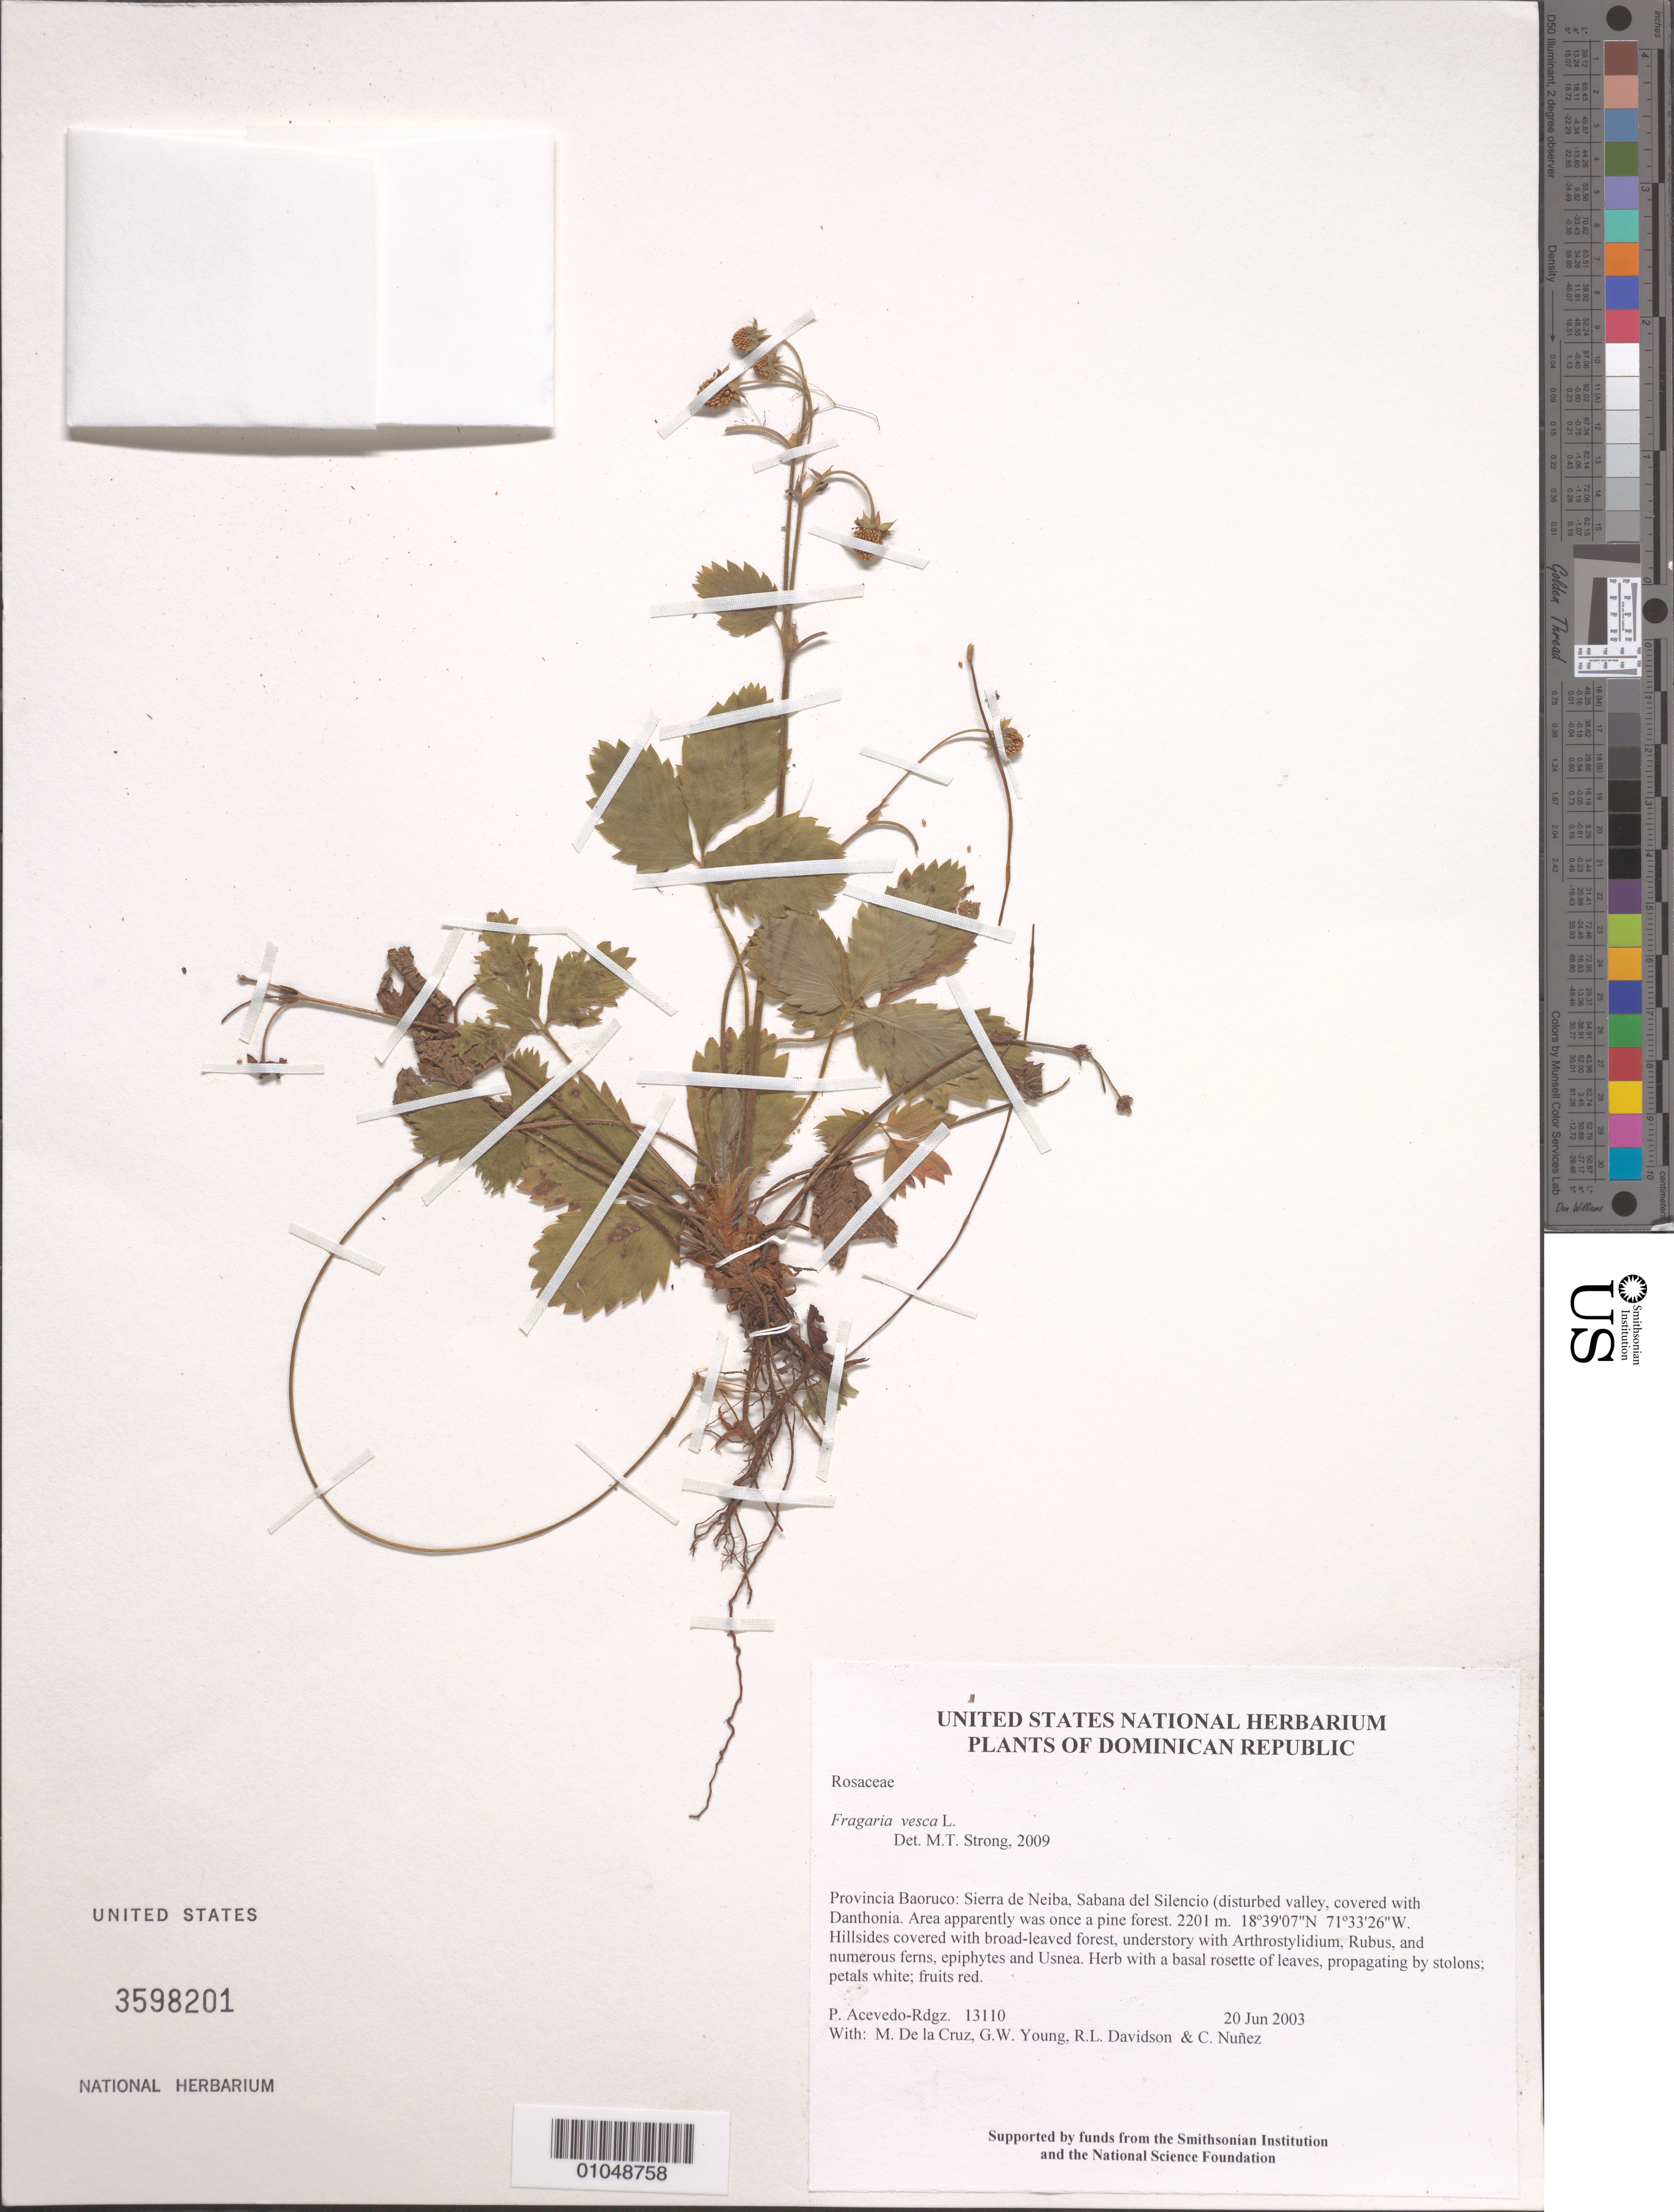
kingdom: Plantae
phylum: Tracheophyta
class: Magnoliopsida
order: Rosales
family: Rosaceae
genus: Fragaria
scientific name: Fragaria vesca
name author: L.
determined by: Strong, M. T., (US), Smithsonian Institution - National Museum of Natural History (UNITED STATES)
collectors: P. Acevedo-Rodr., M. de la Cruz, J. Rawlins, G. Young, R. Davidson & C. Nunez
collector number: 13110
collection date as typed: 20 Jun 2003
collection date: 2003-06-20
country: Dominican Republic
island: Hispaniola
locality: Provincia Baoruco: Sierra de Neiba, Sabana del Silencio (disturbed valley, covered with Danthonia. Area apparently was once a pine forest.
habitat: Hillsides covered with broad-leaved forest, understory with Arthrostylidium, Rubus, and numerous ferns, epiphytes and Usnea.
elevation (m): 2201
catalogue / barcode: US 3598201